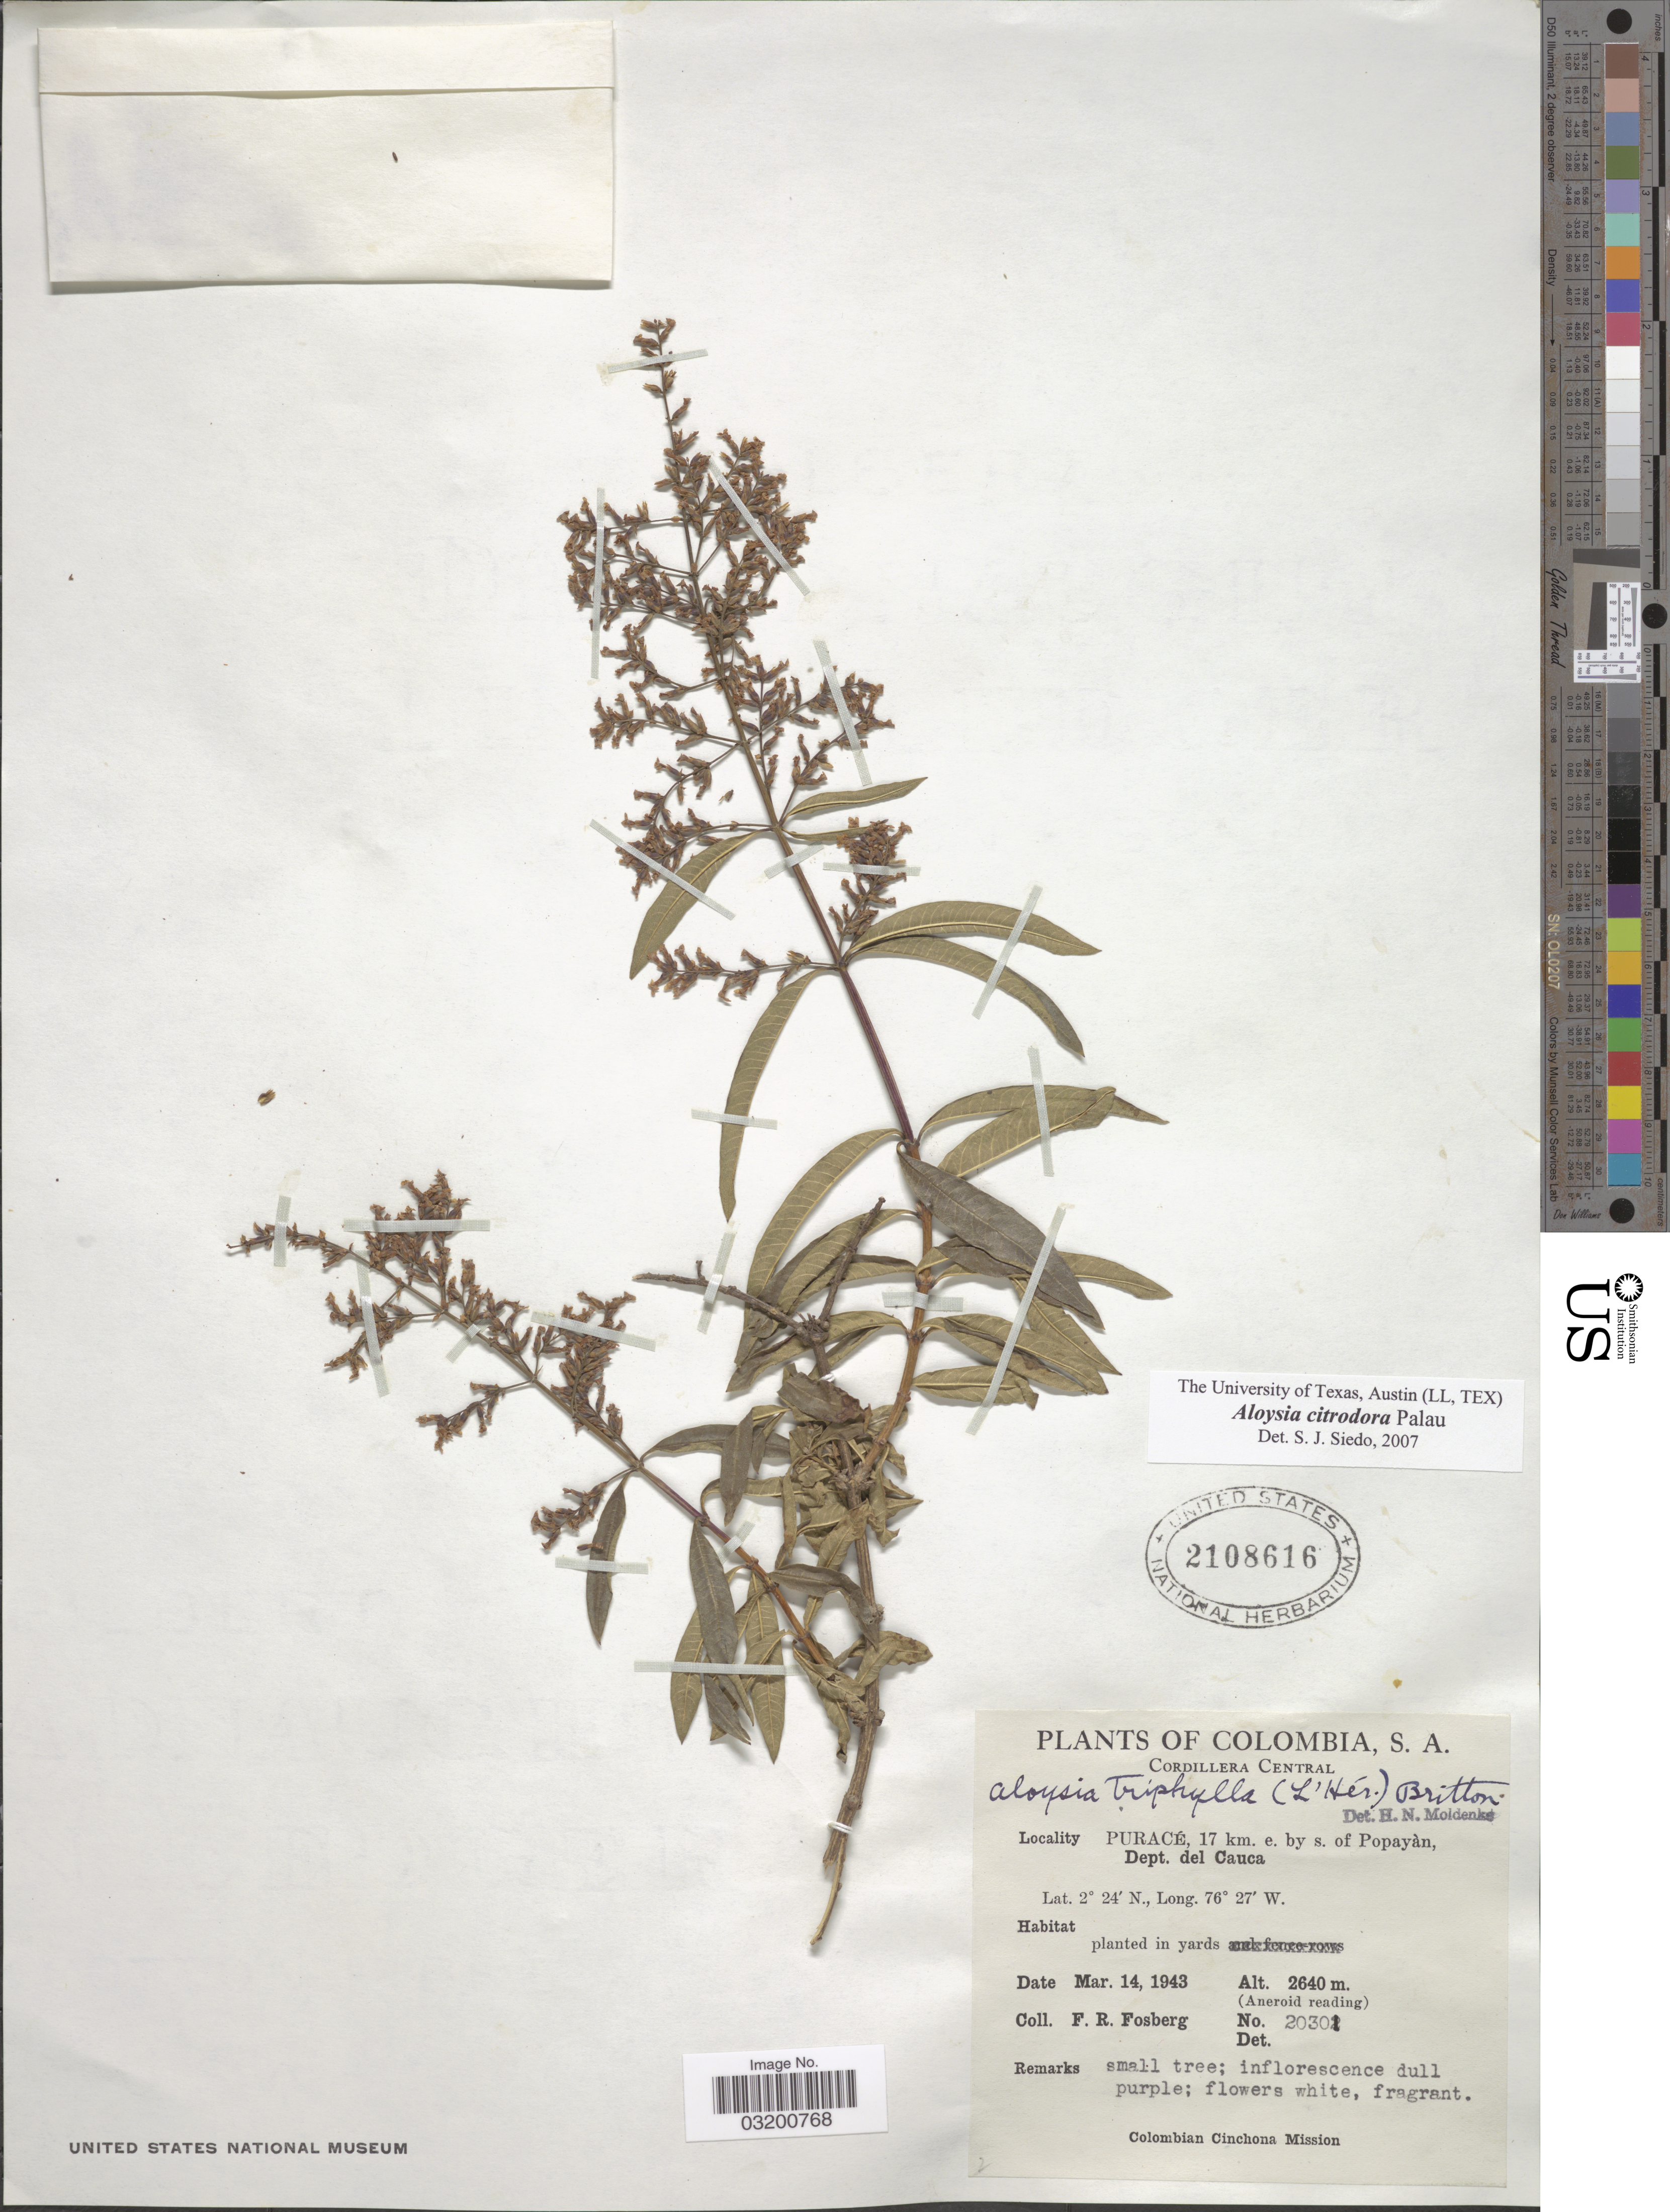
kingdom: Plantae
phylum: Tracheophyta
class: Magnoliopsida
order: Lamiales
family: Verbenaceae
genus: Aloysia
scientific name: Aloysia citrodora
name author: Paláu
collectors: F. R. Fosberg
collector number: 20301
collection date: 1943-03-14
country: Colombia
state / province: Cauca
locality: Cordillera Central. Puracé, 17 km. e. by s. of Popayàn, Dept. del Cauca.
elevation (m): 2640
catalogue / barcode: US 2108616